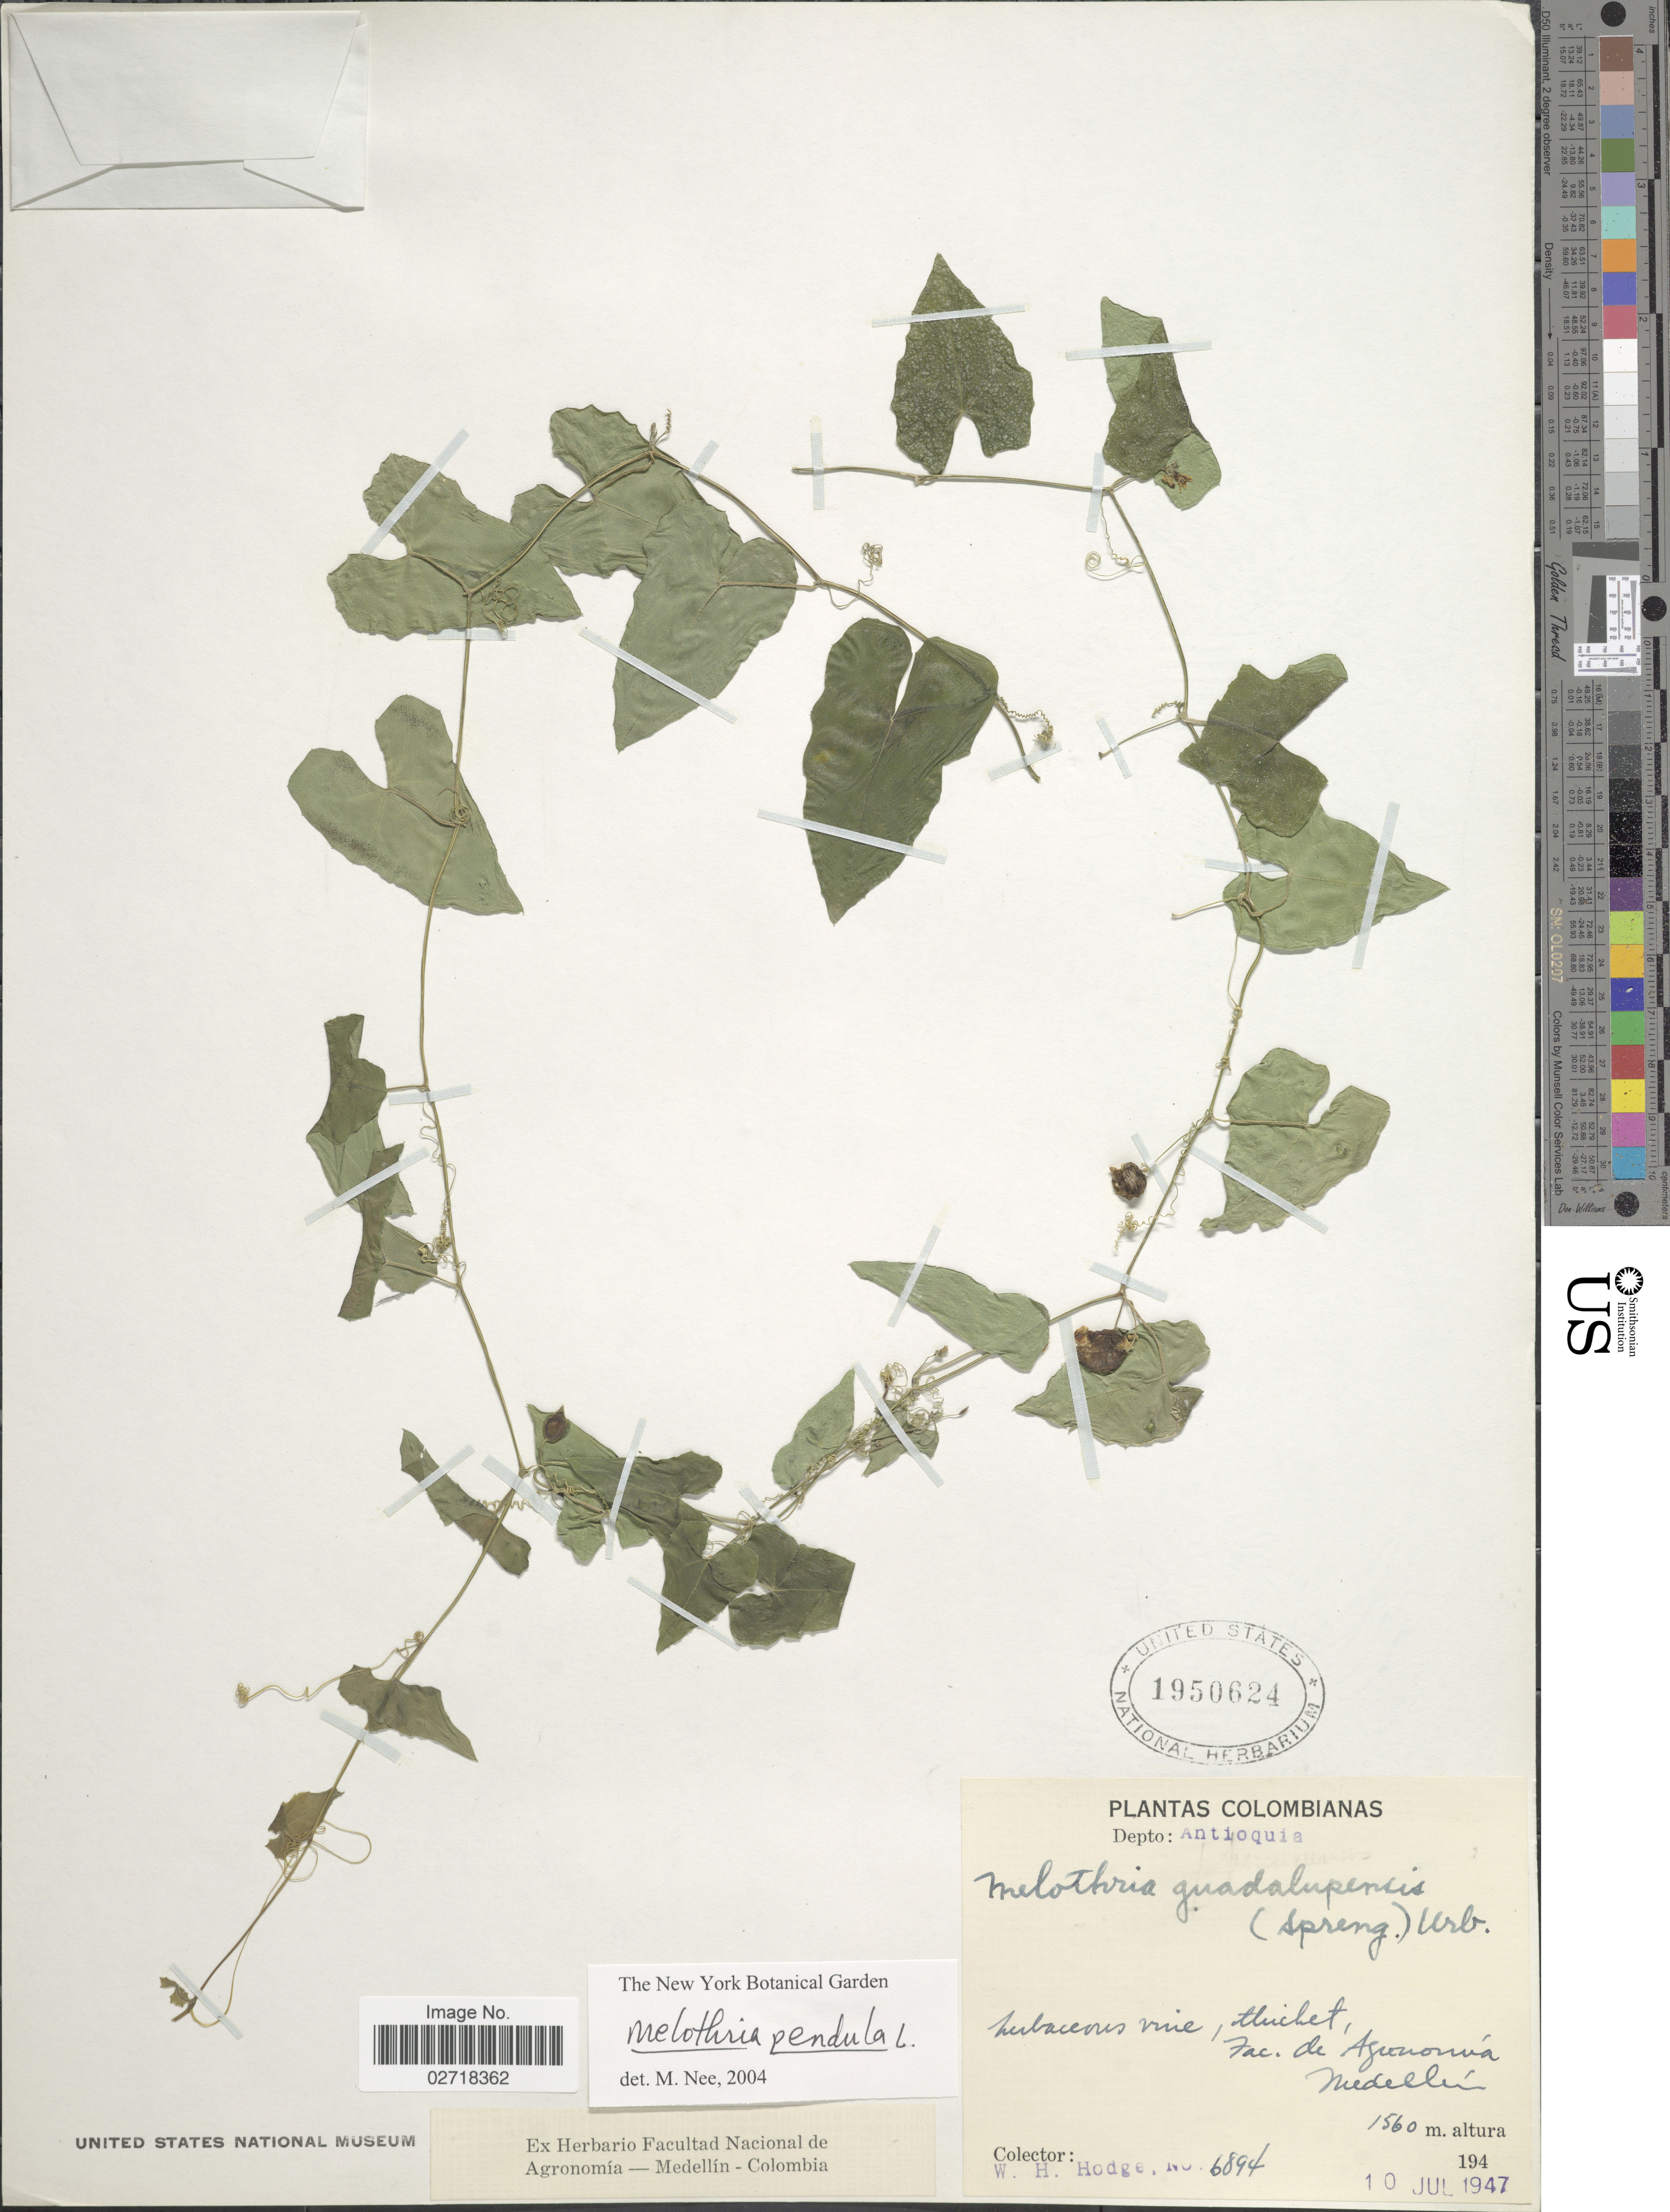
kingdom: Plantae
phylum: Tracheophyta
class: Magnoliopsida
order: Cucurbitales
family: Cucurbitaceae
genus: Melothria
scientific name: Melothria pendula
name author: L.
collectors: W. Hodge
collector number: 6894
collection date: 1947-07-10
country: Colombia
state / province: Antioquia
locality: Fac. de Agronomia Medellin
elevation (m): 1560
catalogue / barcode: US 1950624